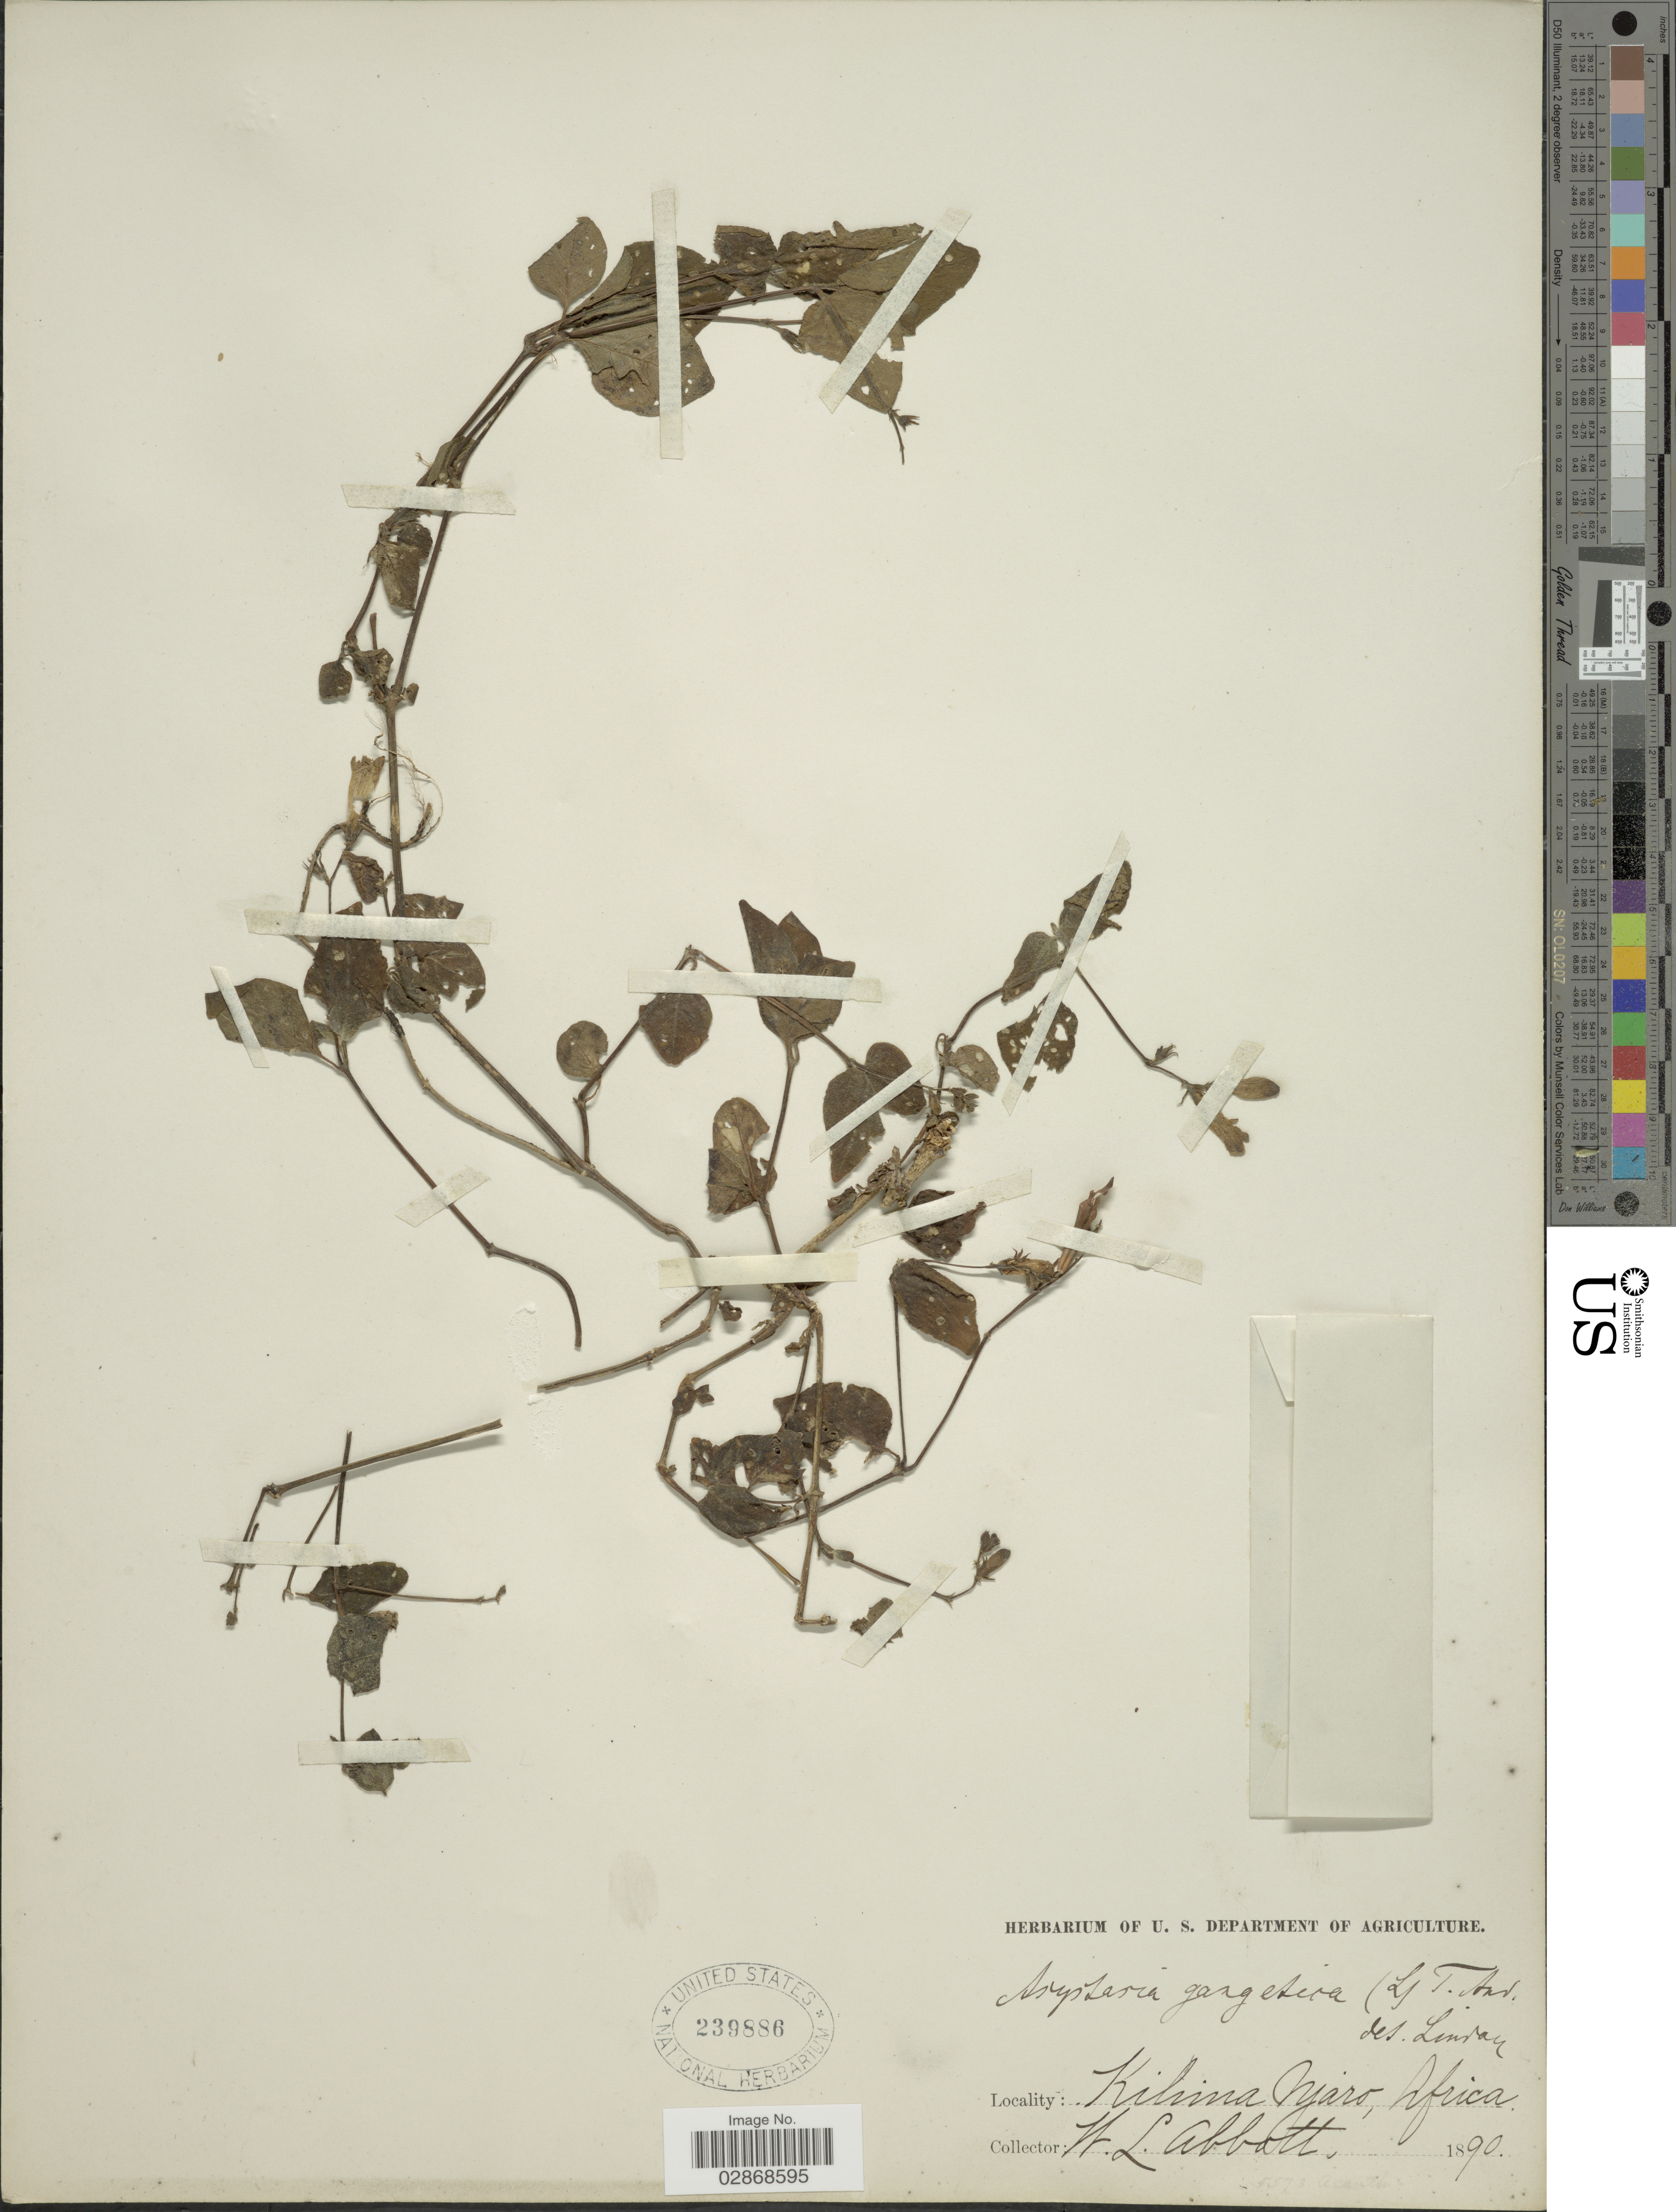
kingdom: Plantae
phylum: Tracheophyta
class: Magnoliopsida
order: Lamiales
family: Acanthaceae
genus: Asystasia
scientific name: Asystasia coromandeliana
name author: Nees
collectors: W. L. Abbott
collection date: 1890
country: Tanzania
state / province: Kilimanjaro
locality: Kilima Njaro.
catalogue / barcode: US 239886